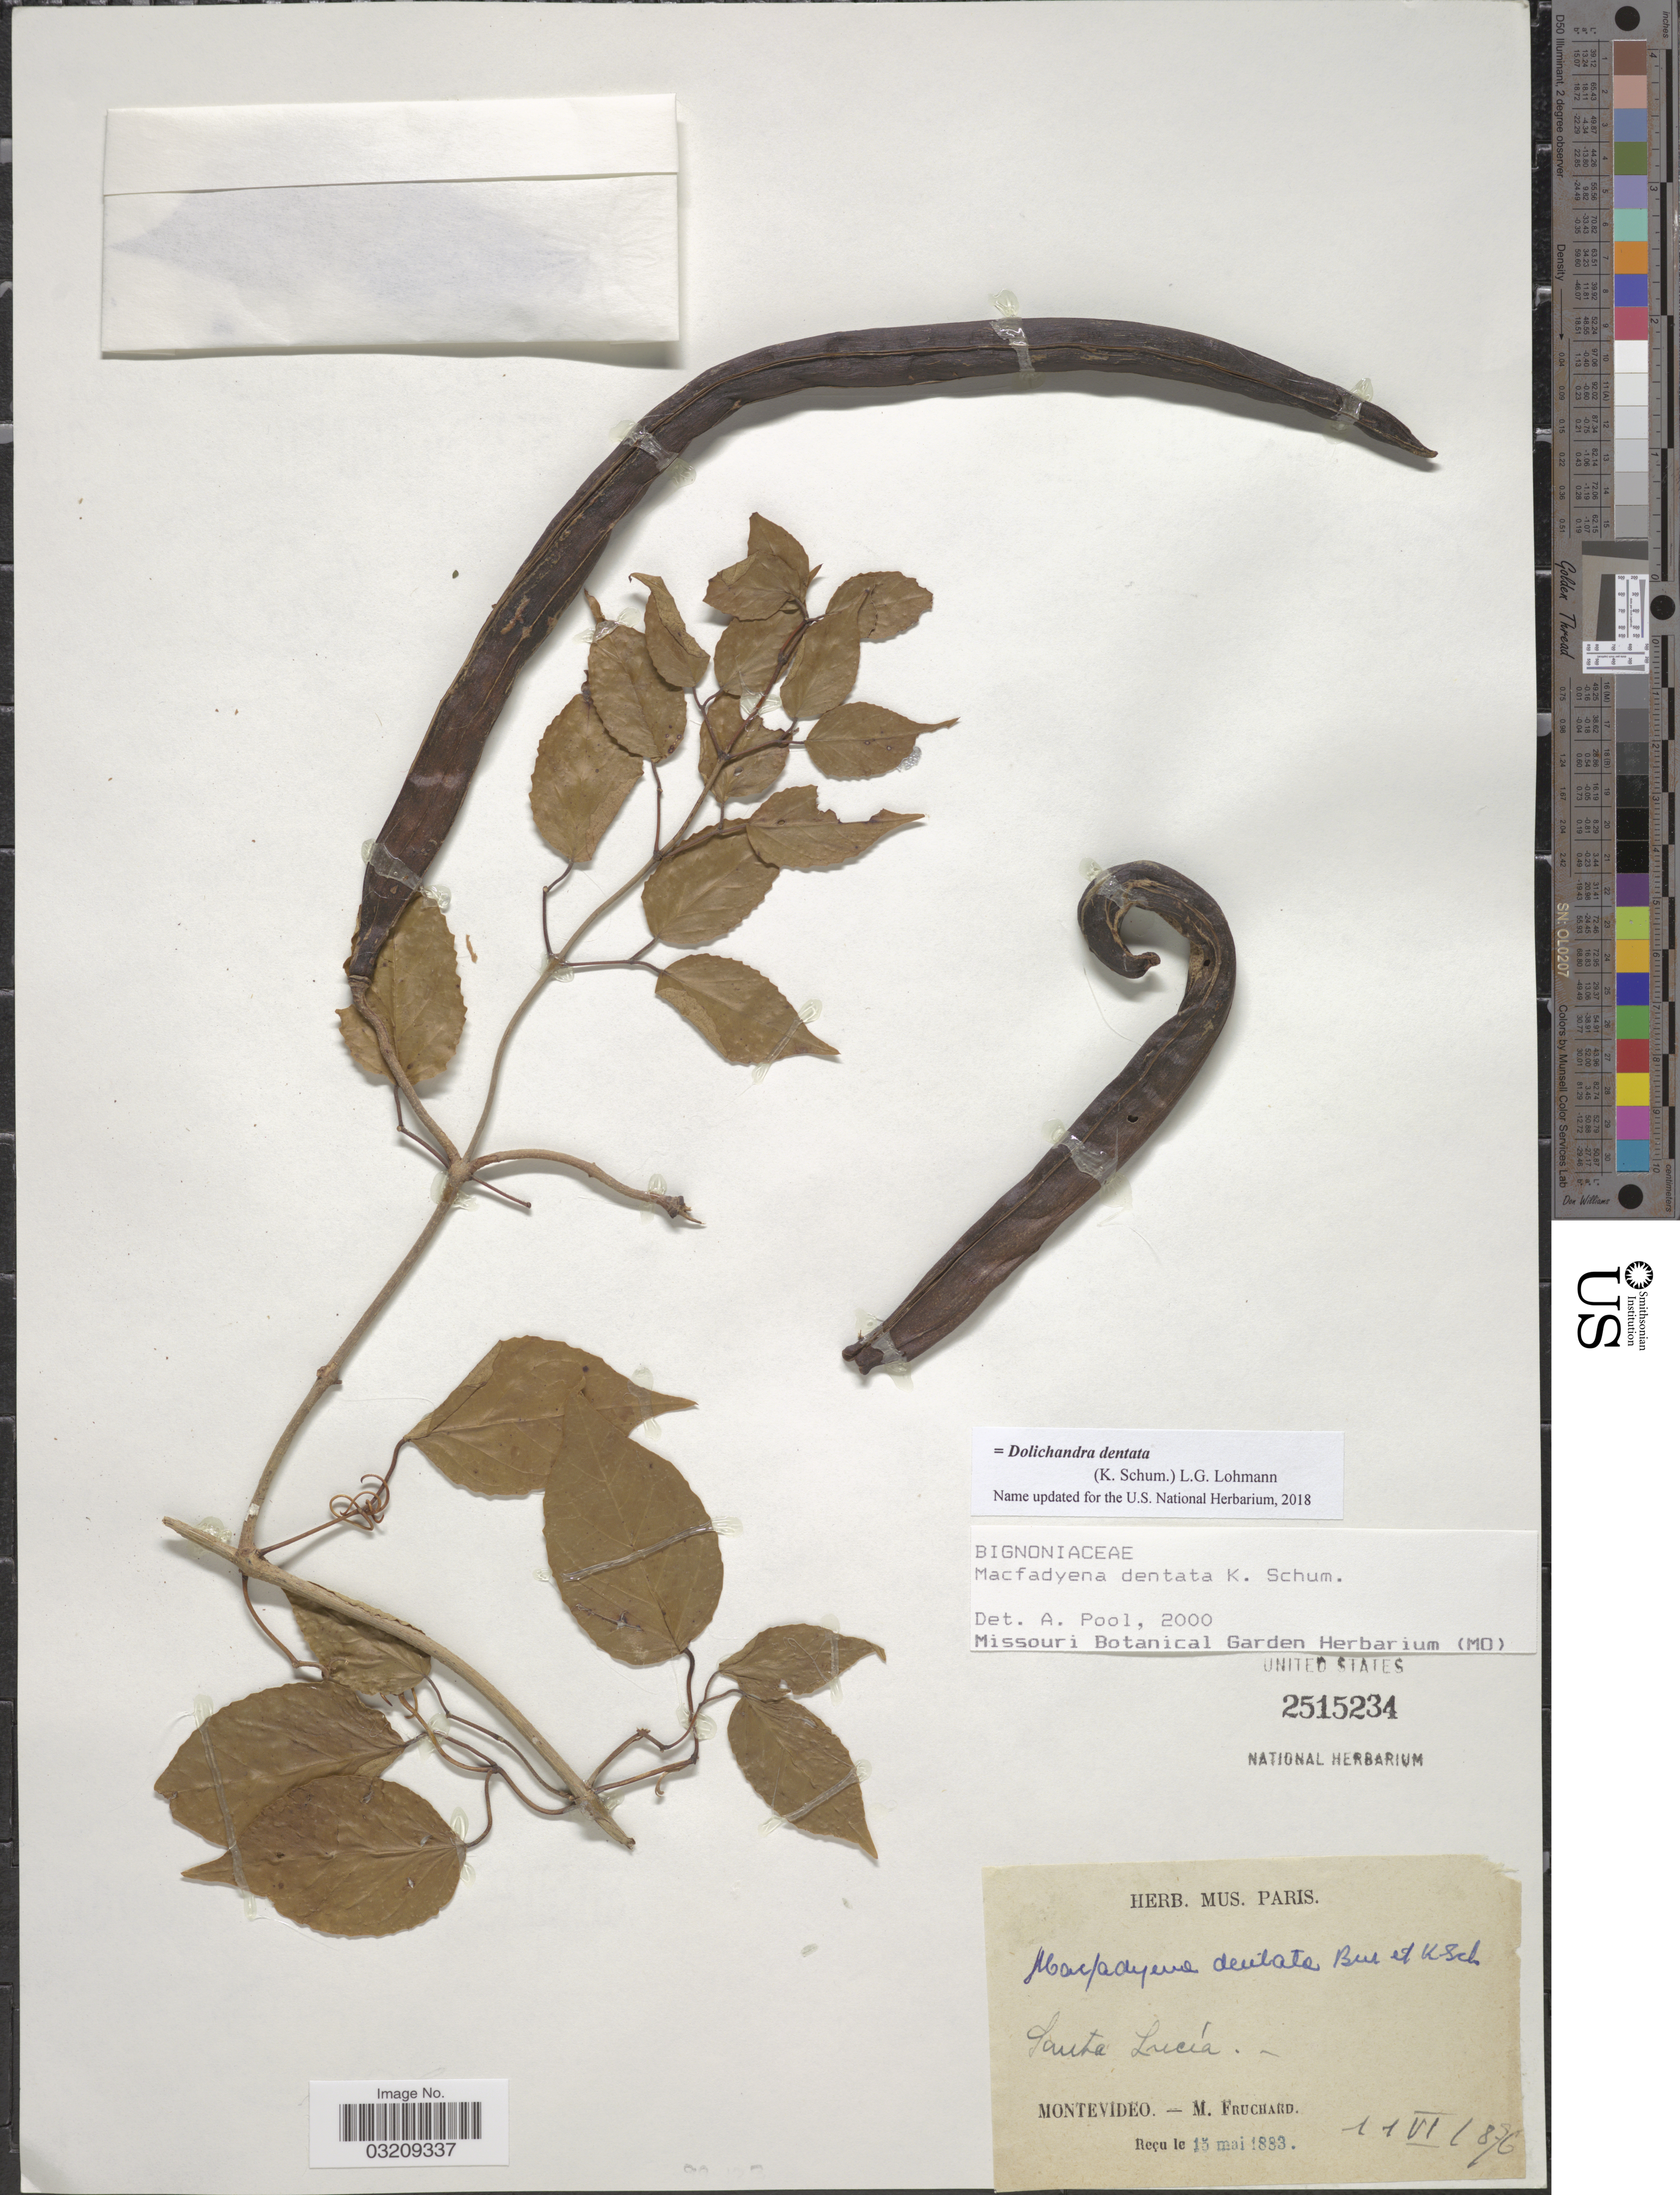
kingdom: Plantae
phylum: Tracheophyta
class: Magnoliopsida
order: Lamiales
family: Bignoniaceae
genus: Dolichandra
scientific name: Dolichandra dentata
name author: (K. Schum.) L.G. Lohmann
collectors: M. Fruchard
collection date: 1876-06-11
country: Uruguay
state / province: Montevideo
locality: Santa Lucía.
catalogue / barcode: US 2515234